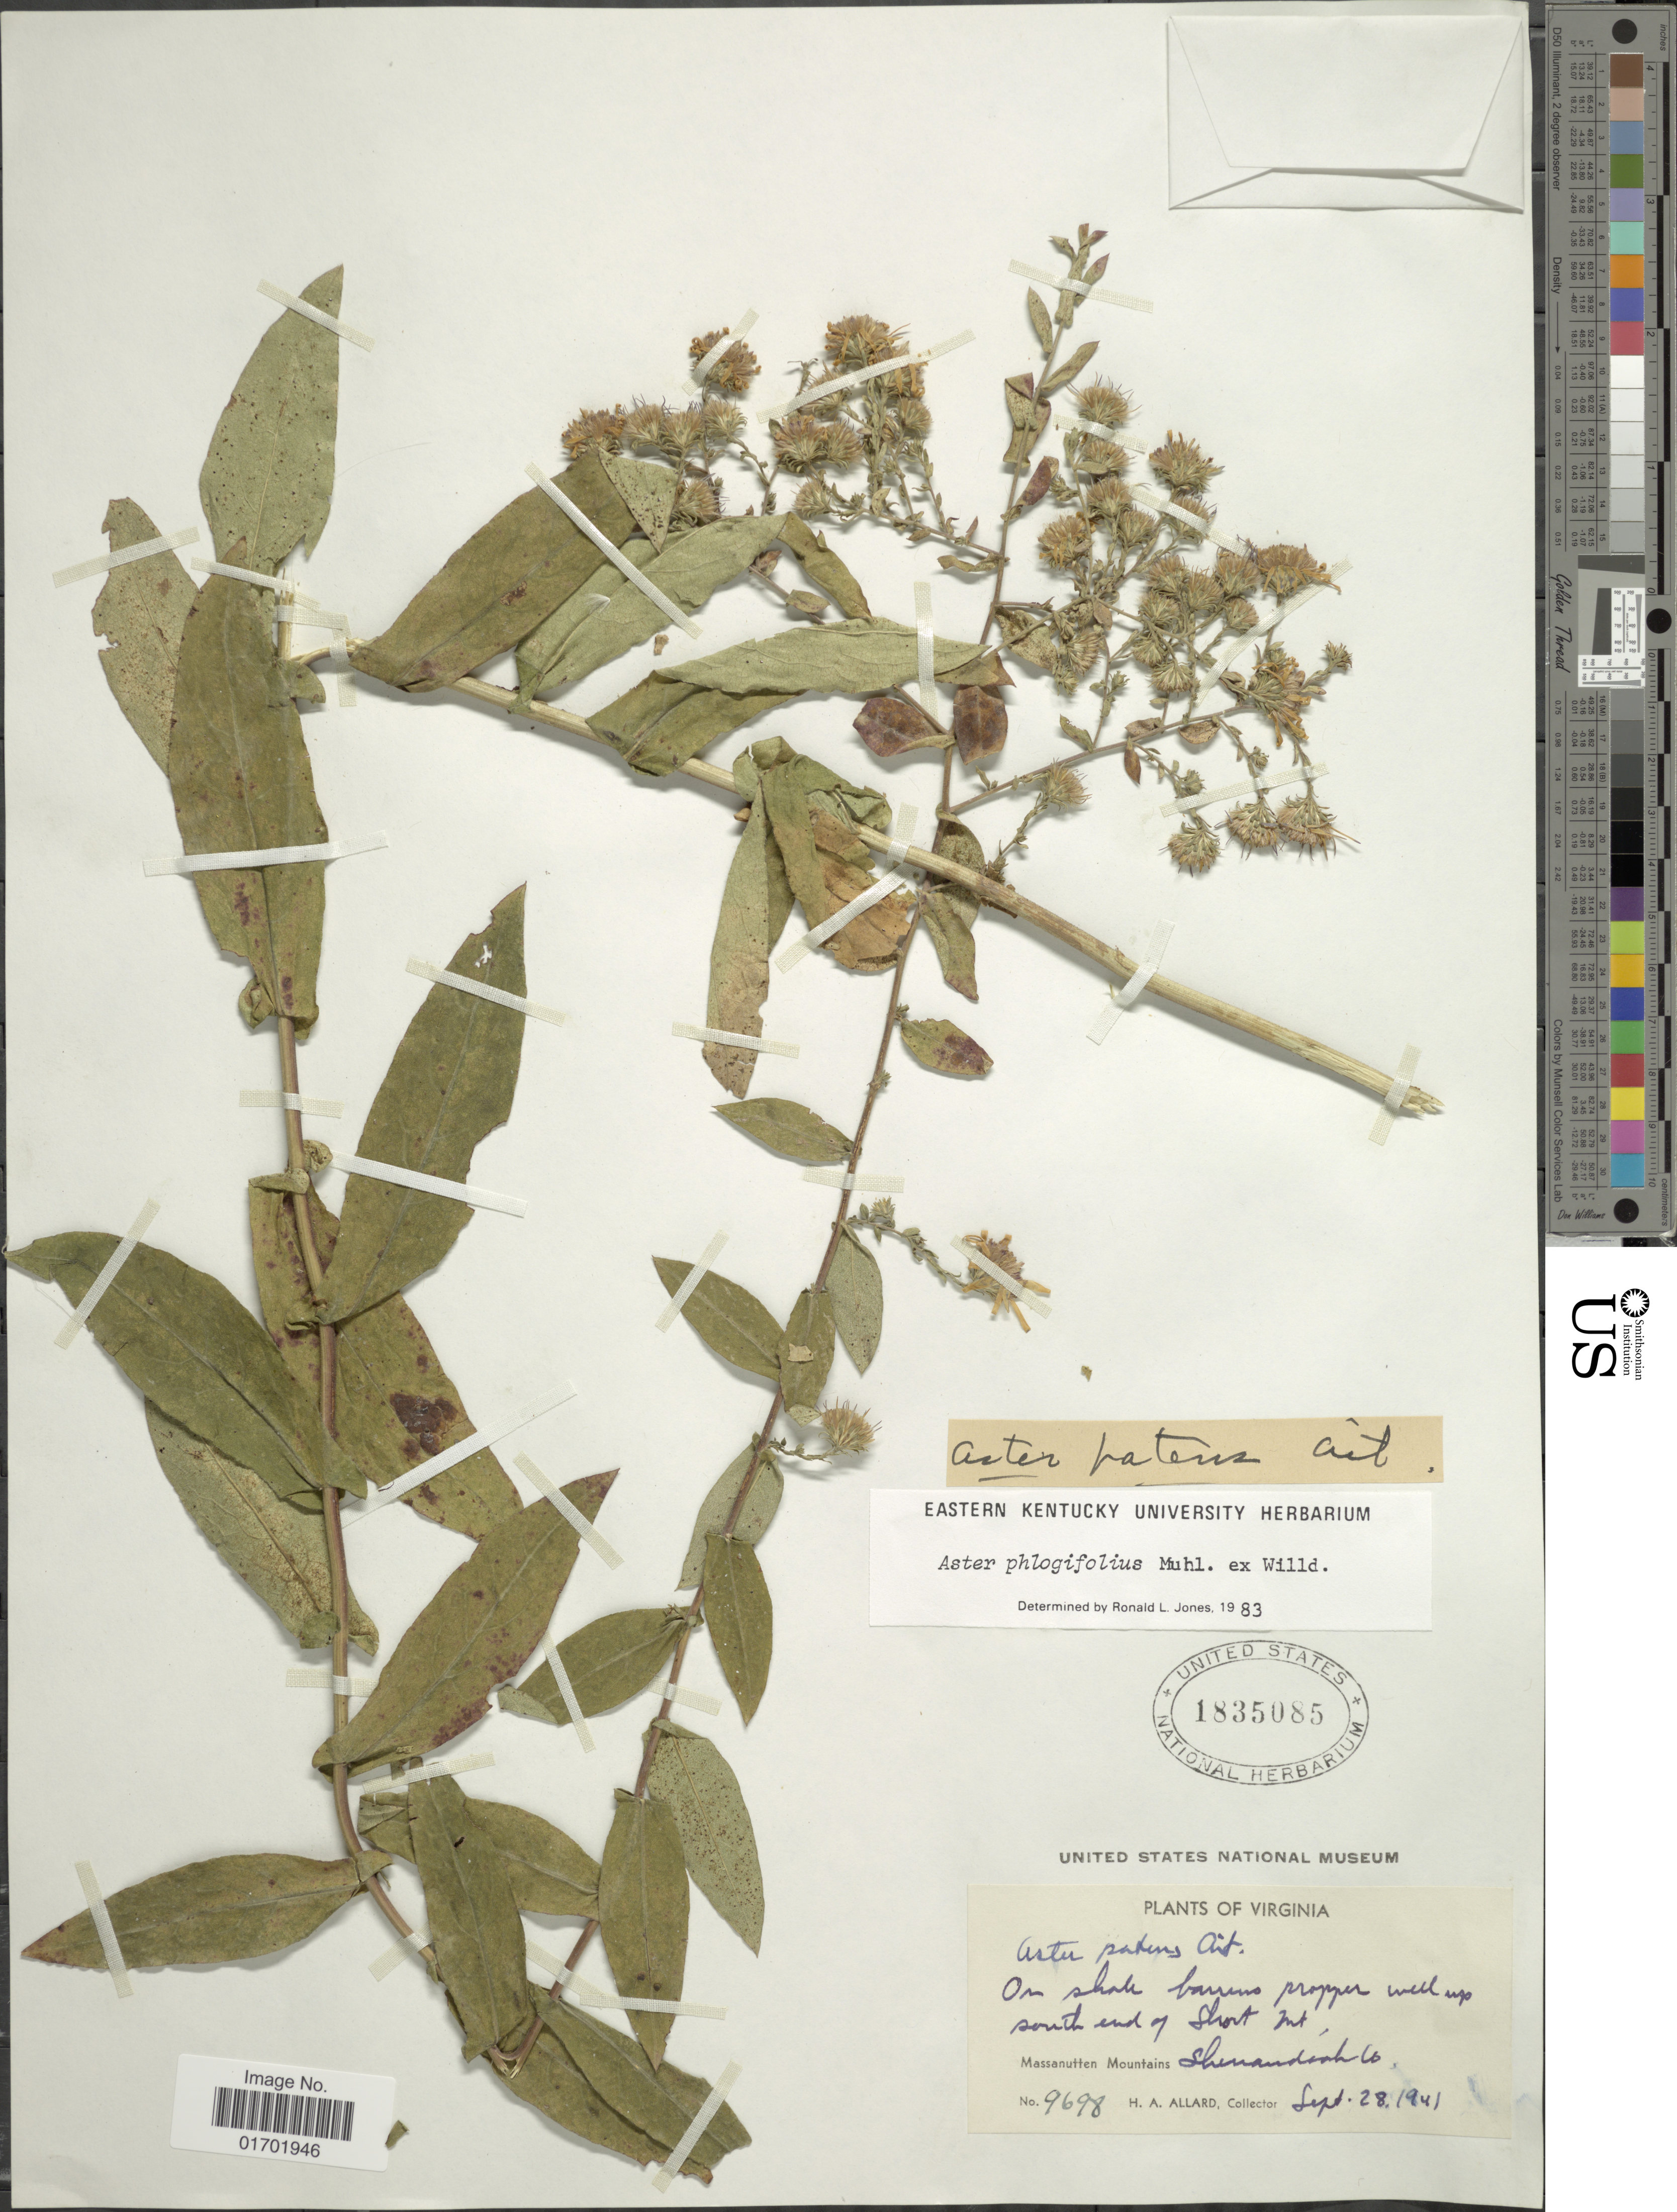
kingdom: Plantae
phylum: Tracheophyta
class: Magnoliopsida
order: Asterales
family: Asteraceae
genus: Symphyotrichum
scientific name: Symphyotrichum phlogifolium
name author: (Muhl. ex Willd.) G.L. Nesom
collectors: H. A. Allard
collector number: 9698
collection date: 1941-09-28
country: United States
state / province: Virginia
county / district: Shenandoah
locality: South end of Short Mt, Massanutten Mountains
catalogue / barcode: US 1835085